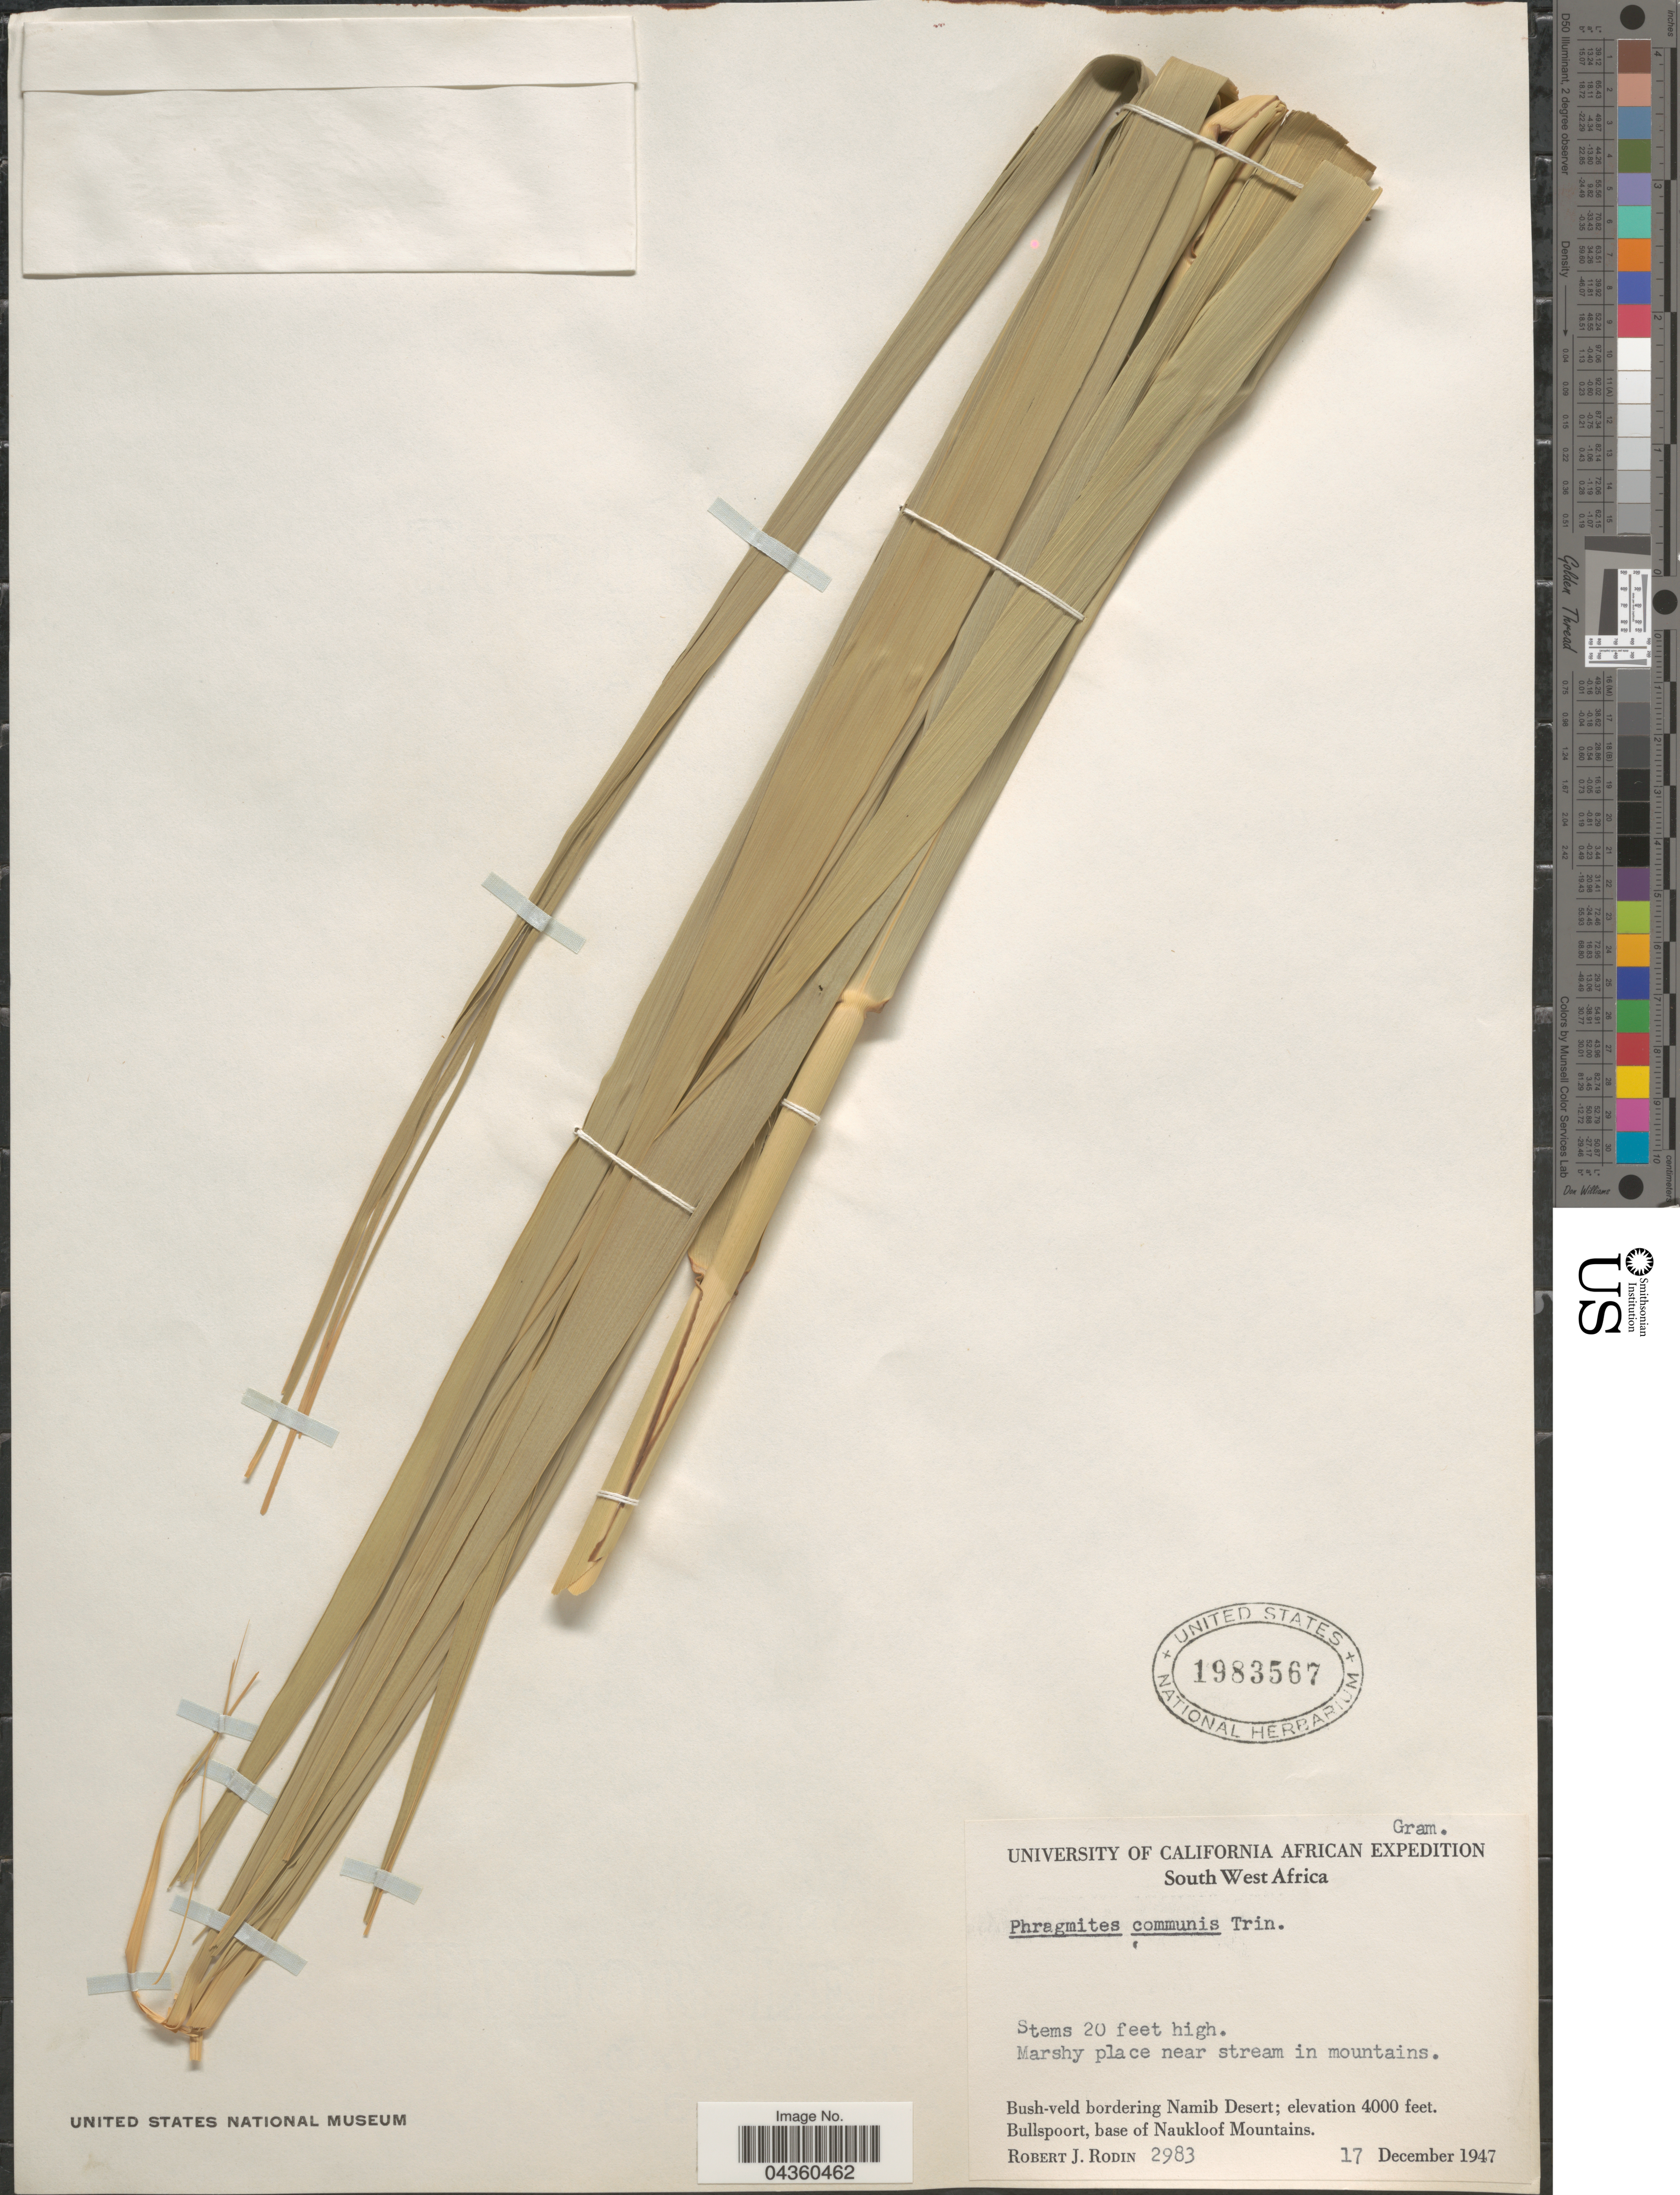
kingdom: Plantae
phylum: Tracheophyta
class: Liliopsida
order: Poales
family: Poaceae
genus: Phragmites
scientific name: Phragmites australis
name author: (Cav.) Trin. ex Steud.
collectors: R. J. Rodin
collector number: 2983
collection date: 1947-12-17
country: Namibia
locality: University of California African Expedition. South West Africa. Bush-veld bordering Namib Desert. Bullspoort, base of Naukloof Mountains.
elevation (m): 1219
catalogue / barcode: US 1983567